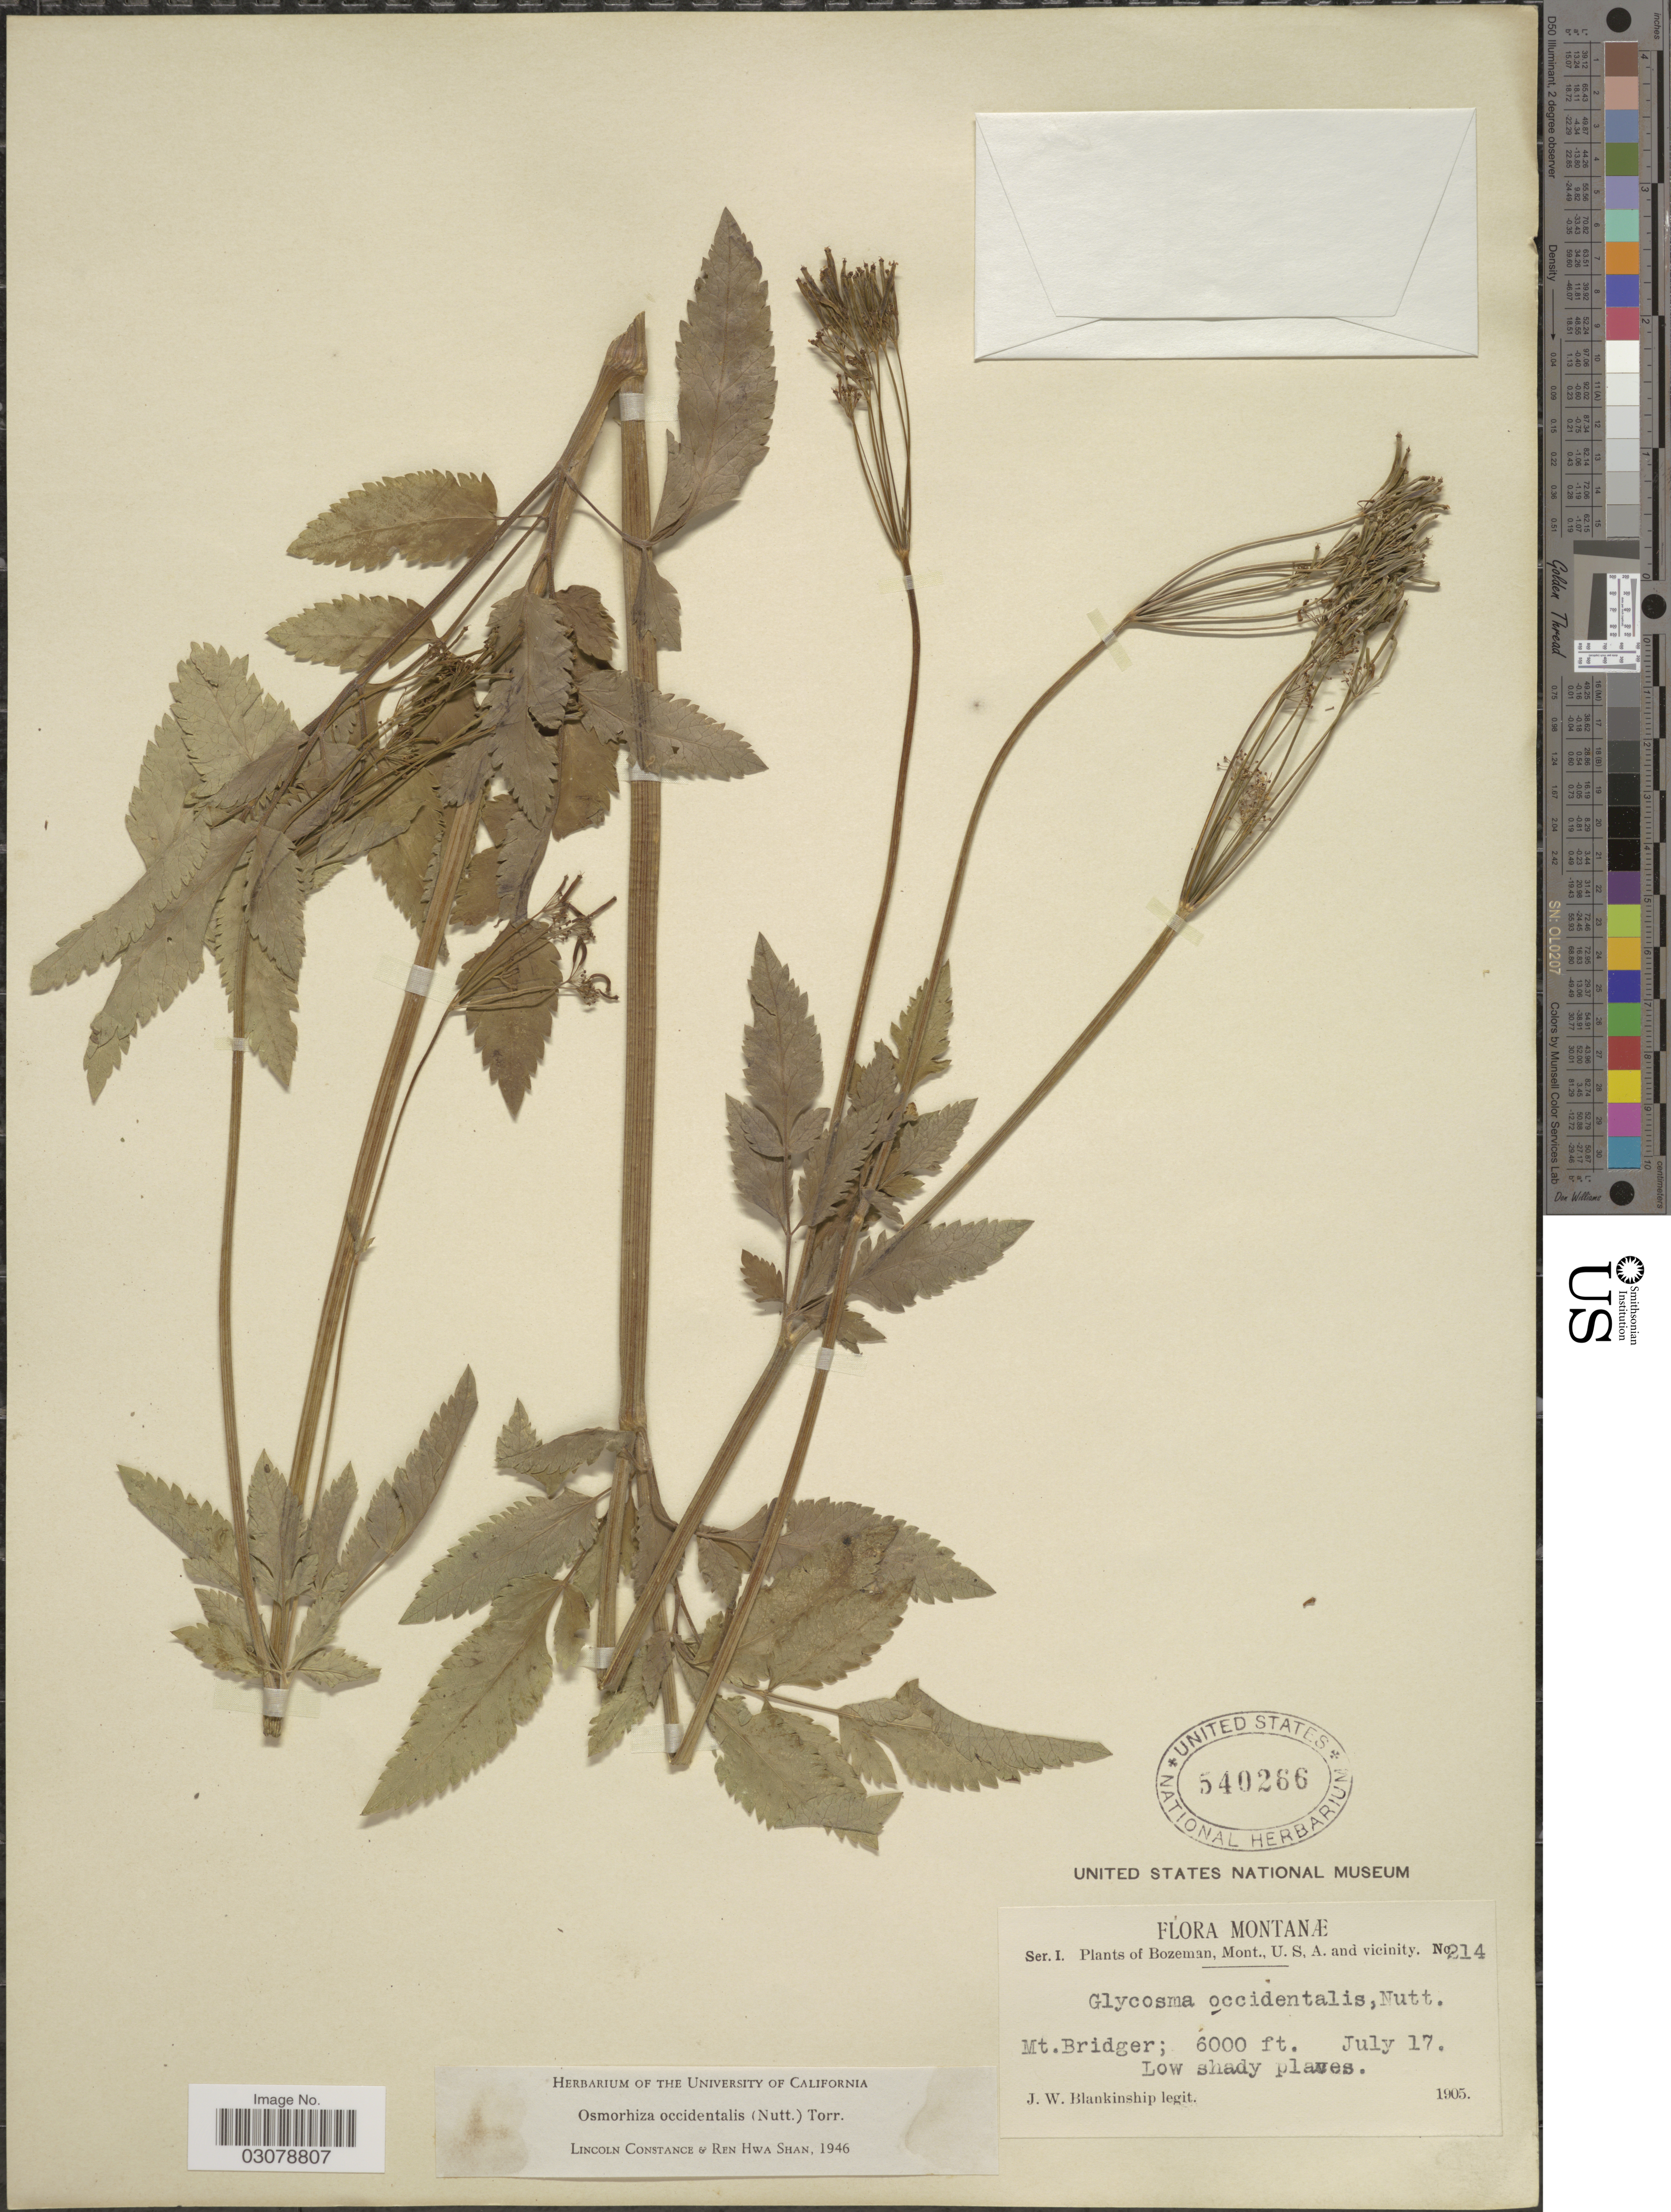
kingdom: Plantae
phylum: Tracheophyta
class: Magnoliopsida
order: Apiales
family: Apiaceae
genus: Osmorhiza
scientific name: Osmorhiza occidentalis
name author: (Nutt.) Torr.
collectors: J. W. Blankinship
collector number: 214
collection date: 1905-07-17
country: United States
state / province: Montana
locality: Mt. Bridger.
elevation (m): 1829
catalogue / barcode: US 540266